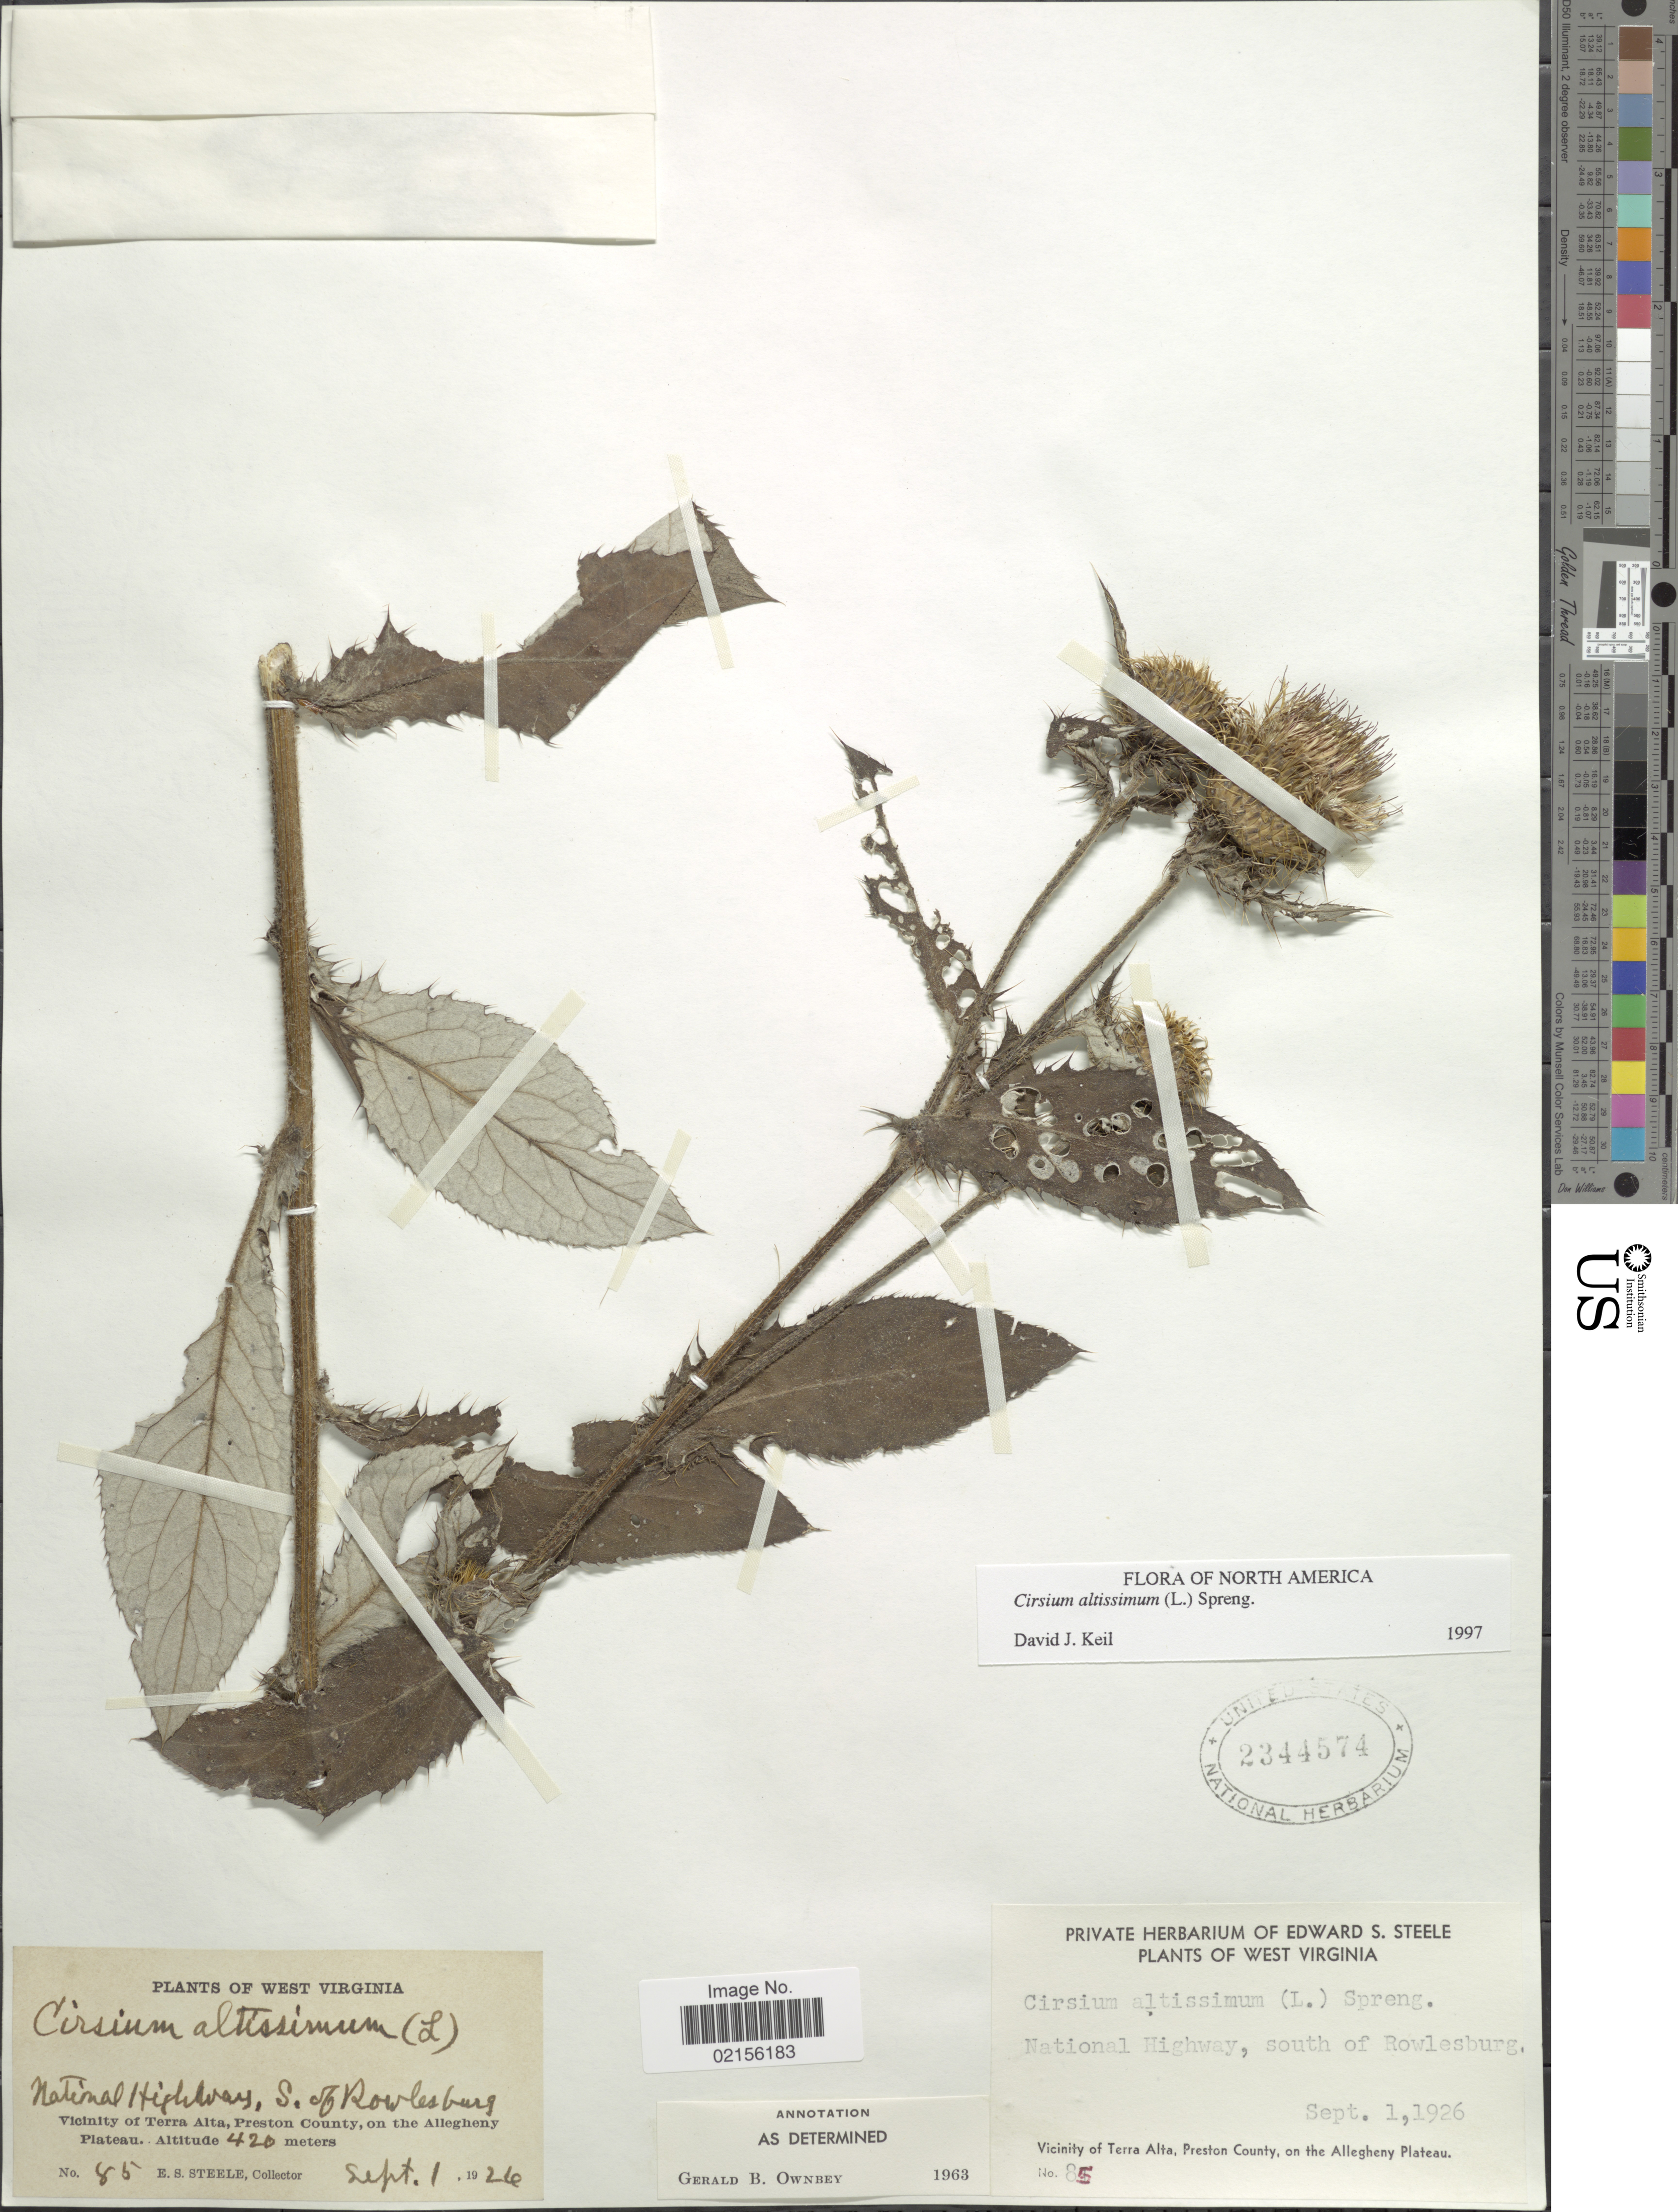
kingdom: Plantae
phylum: Tracheophyta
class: Magnoliopsida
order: Asterales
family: Asteraceae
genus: Cirsium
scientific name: Cirsium altissimum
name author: (L.) Spreng.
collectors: E. Steele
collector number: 85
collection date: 1926-09-01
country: United States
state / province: West Virginia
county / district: Preston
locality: National Highway, south of Rowlesburg, Vicinity of Terra Alta Preston County, on the Allegheny Plateau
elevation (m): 420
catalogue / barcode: US 2344574